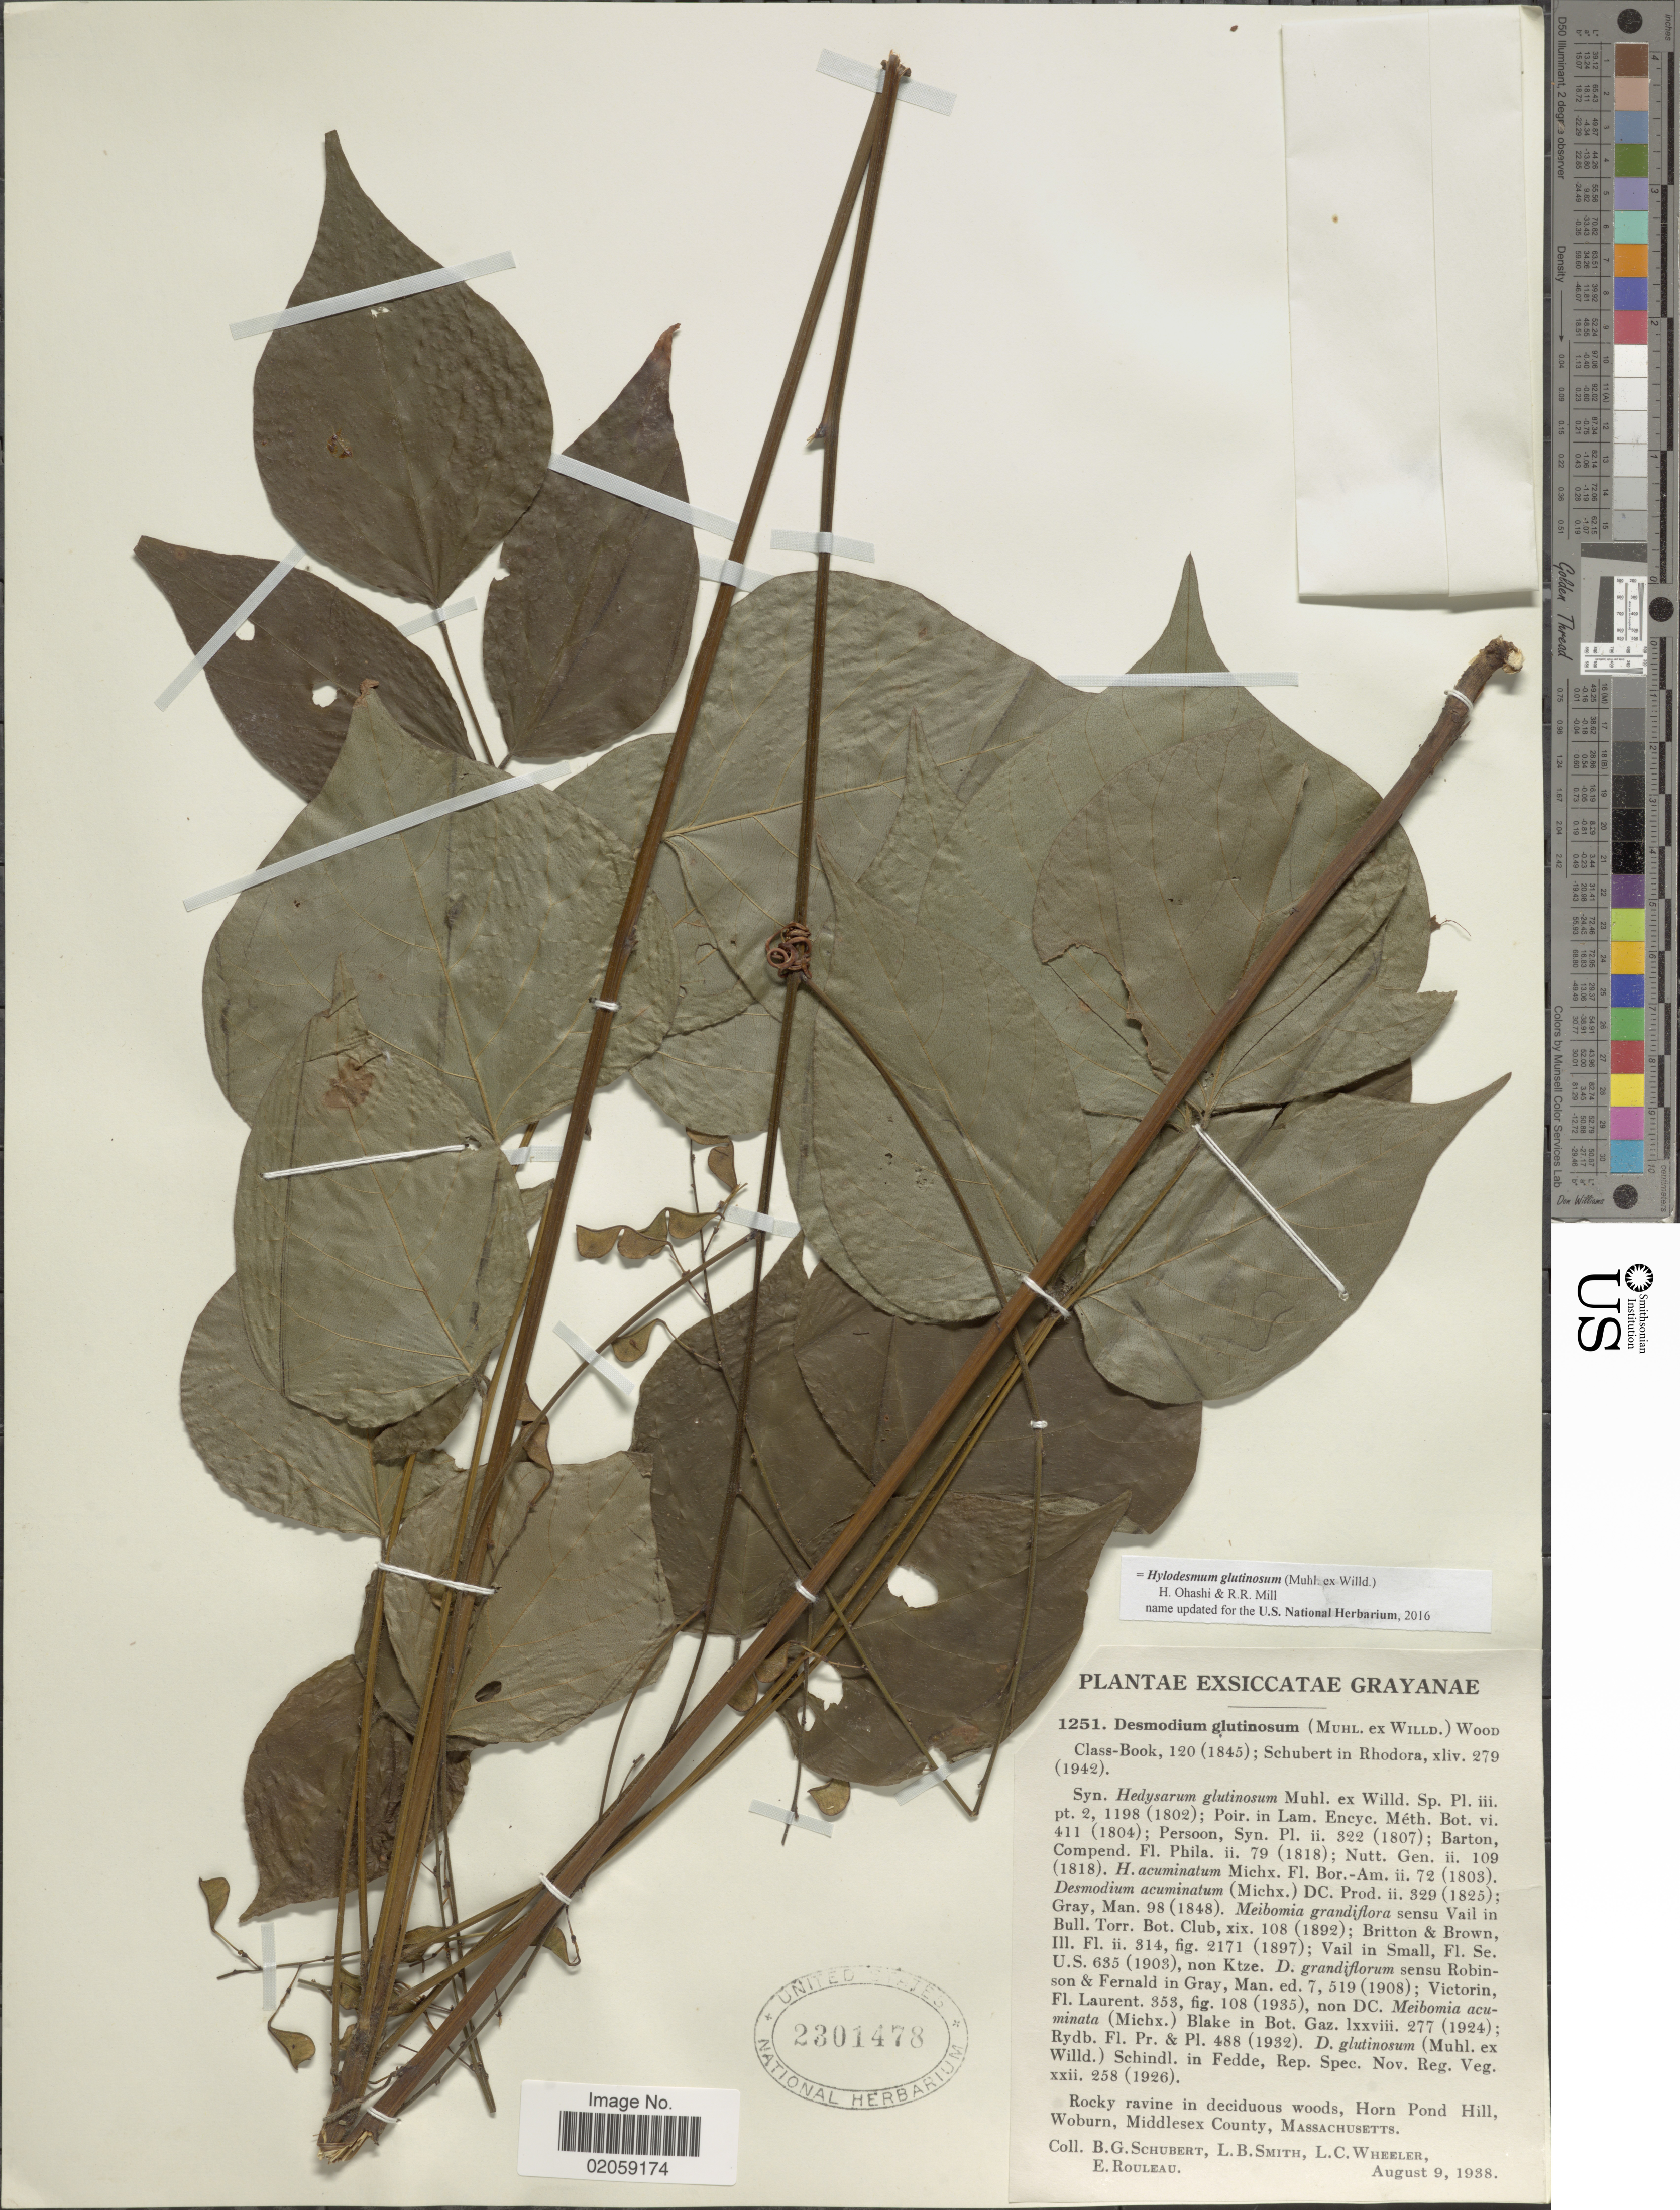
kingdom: Plantae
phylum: Tracheophyta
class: Magnoliopsida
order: Fabales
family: Fabaceae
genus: Hylodesmum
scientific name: Hylodesmum glutinosum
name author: (Muhl. ex Willd.) H. Ohashi & R.R. Mill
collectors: B. Schubert, L. Smith, L. C. Wheeler & E. Rouleau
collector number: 1251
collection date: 1938-08-09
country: United States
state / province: Massachusetts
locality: Grayanae, Horn Pond Hill, Woburn, Middlesex County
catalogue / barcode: US 2301478